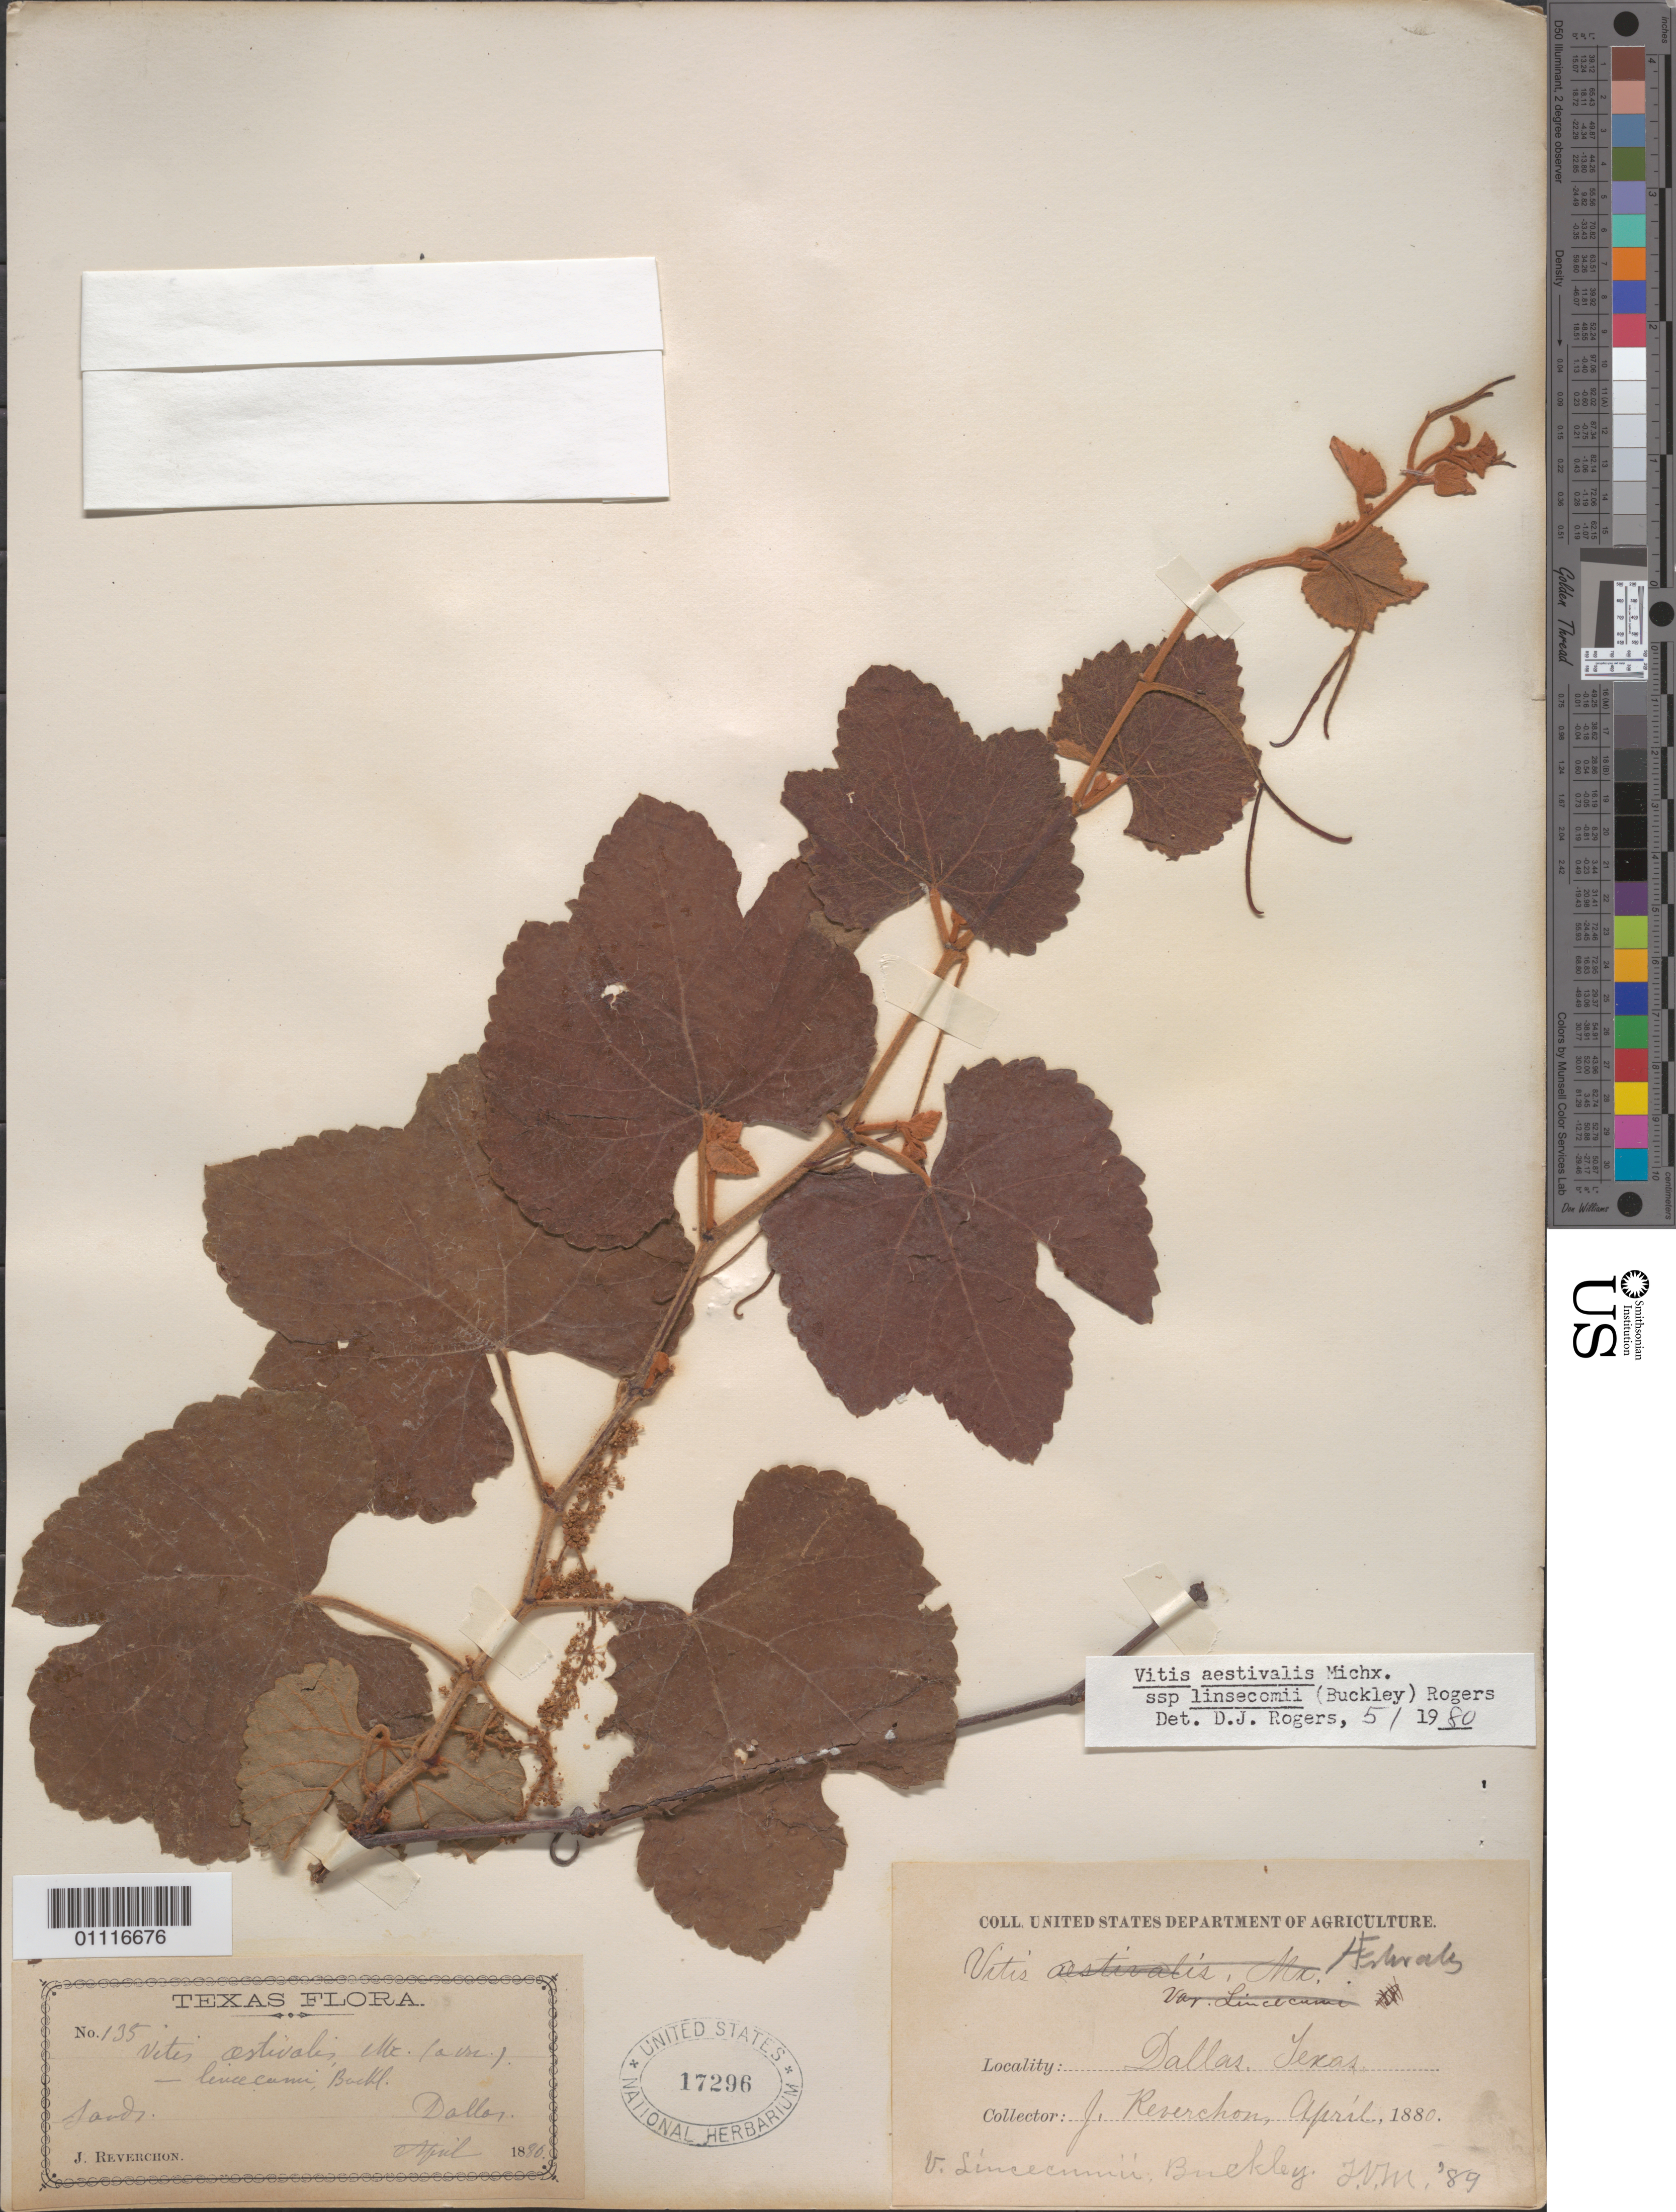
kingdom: Plantae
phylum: Tracheophyta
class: Magnoliopsida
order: Vitales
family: Vitaceae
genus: Vitis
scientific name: Vitis aestivalis subsp. linsecomii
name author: D.J. Rogers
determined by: Rogers, D. J.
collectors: J. Reverchon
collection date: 1880-04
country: United States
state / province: Texas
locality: Dallas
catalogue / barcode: US 17296